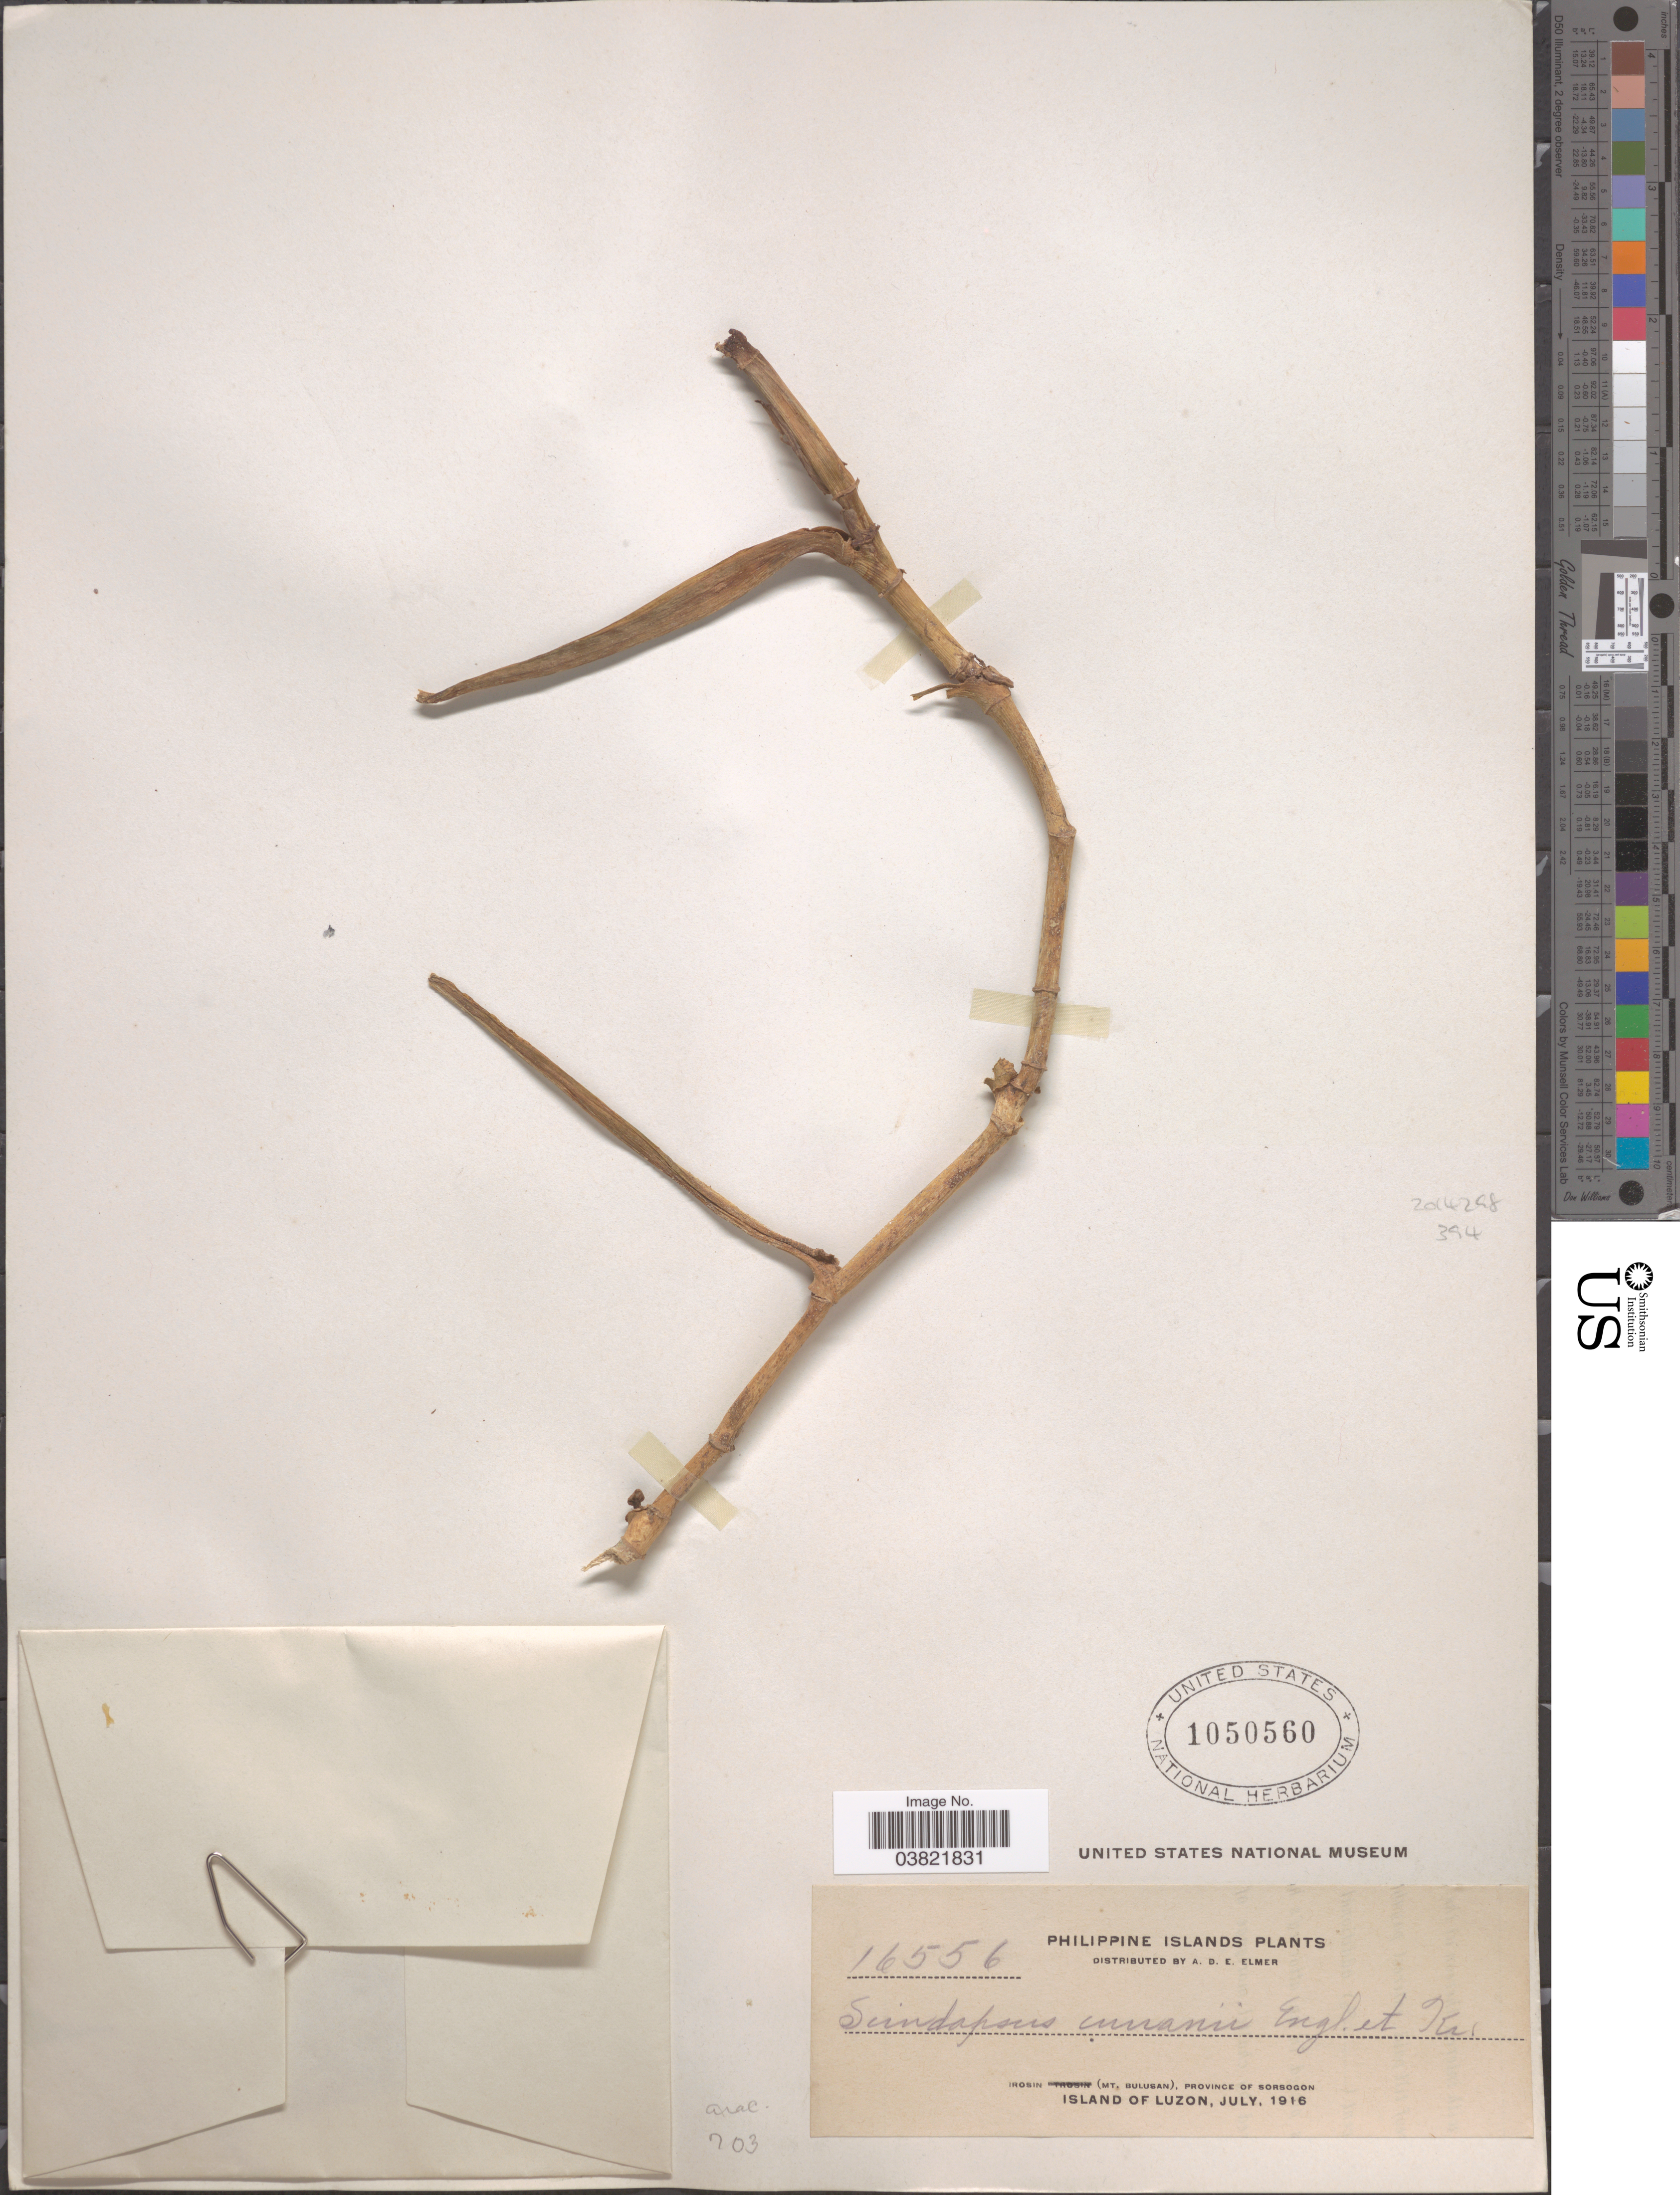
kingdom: Plantae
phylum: Tracheophyta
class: Liliopsida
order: Alismatales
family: Araceae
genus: Scindapsus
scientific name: Scindapsus curranii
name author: Engl. & K. Krause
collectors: A. D. E. Elmer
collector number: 16556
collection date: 1916-07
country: Philippines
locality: Philippine Islands. Irosin (Mt. Bulusan), Province of Sorsogon, Island of Luzon.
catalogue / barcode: US 1050560